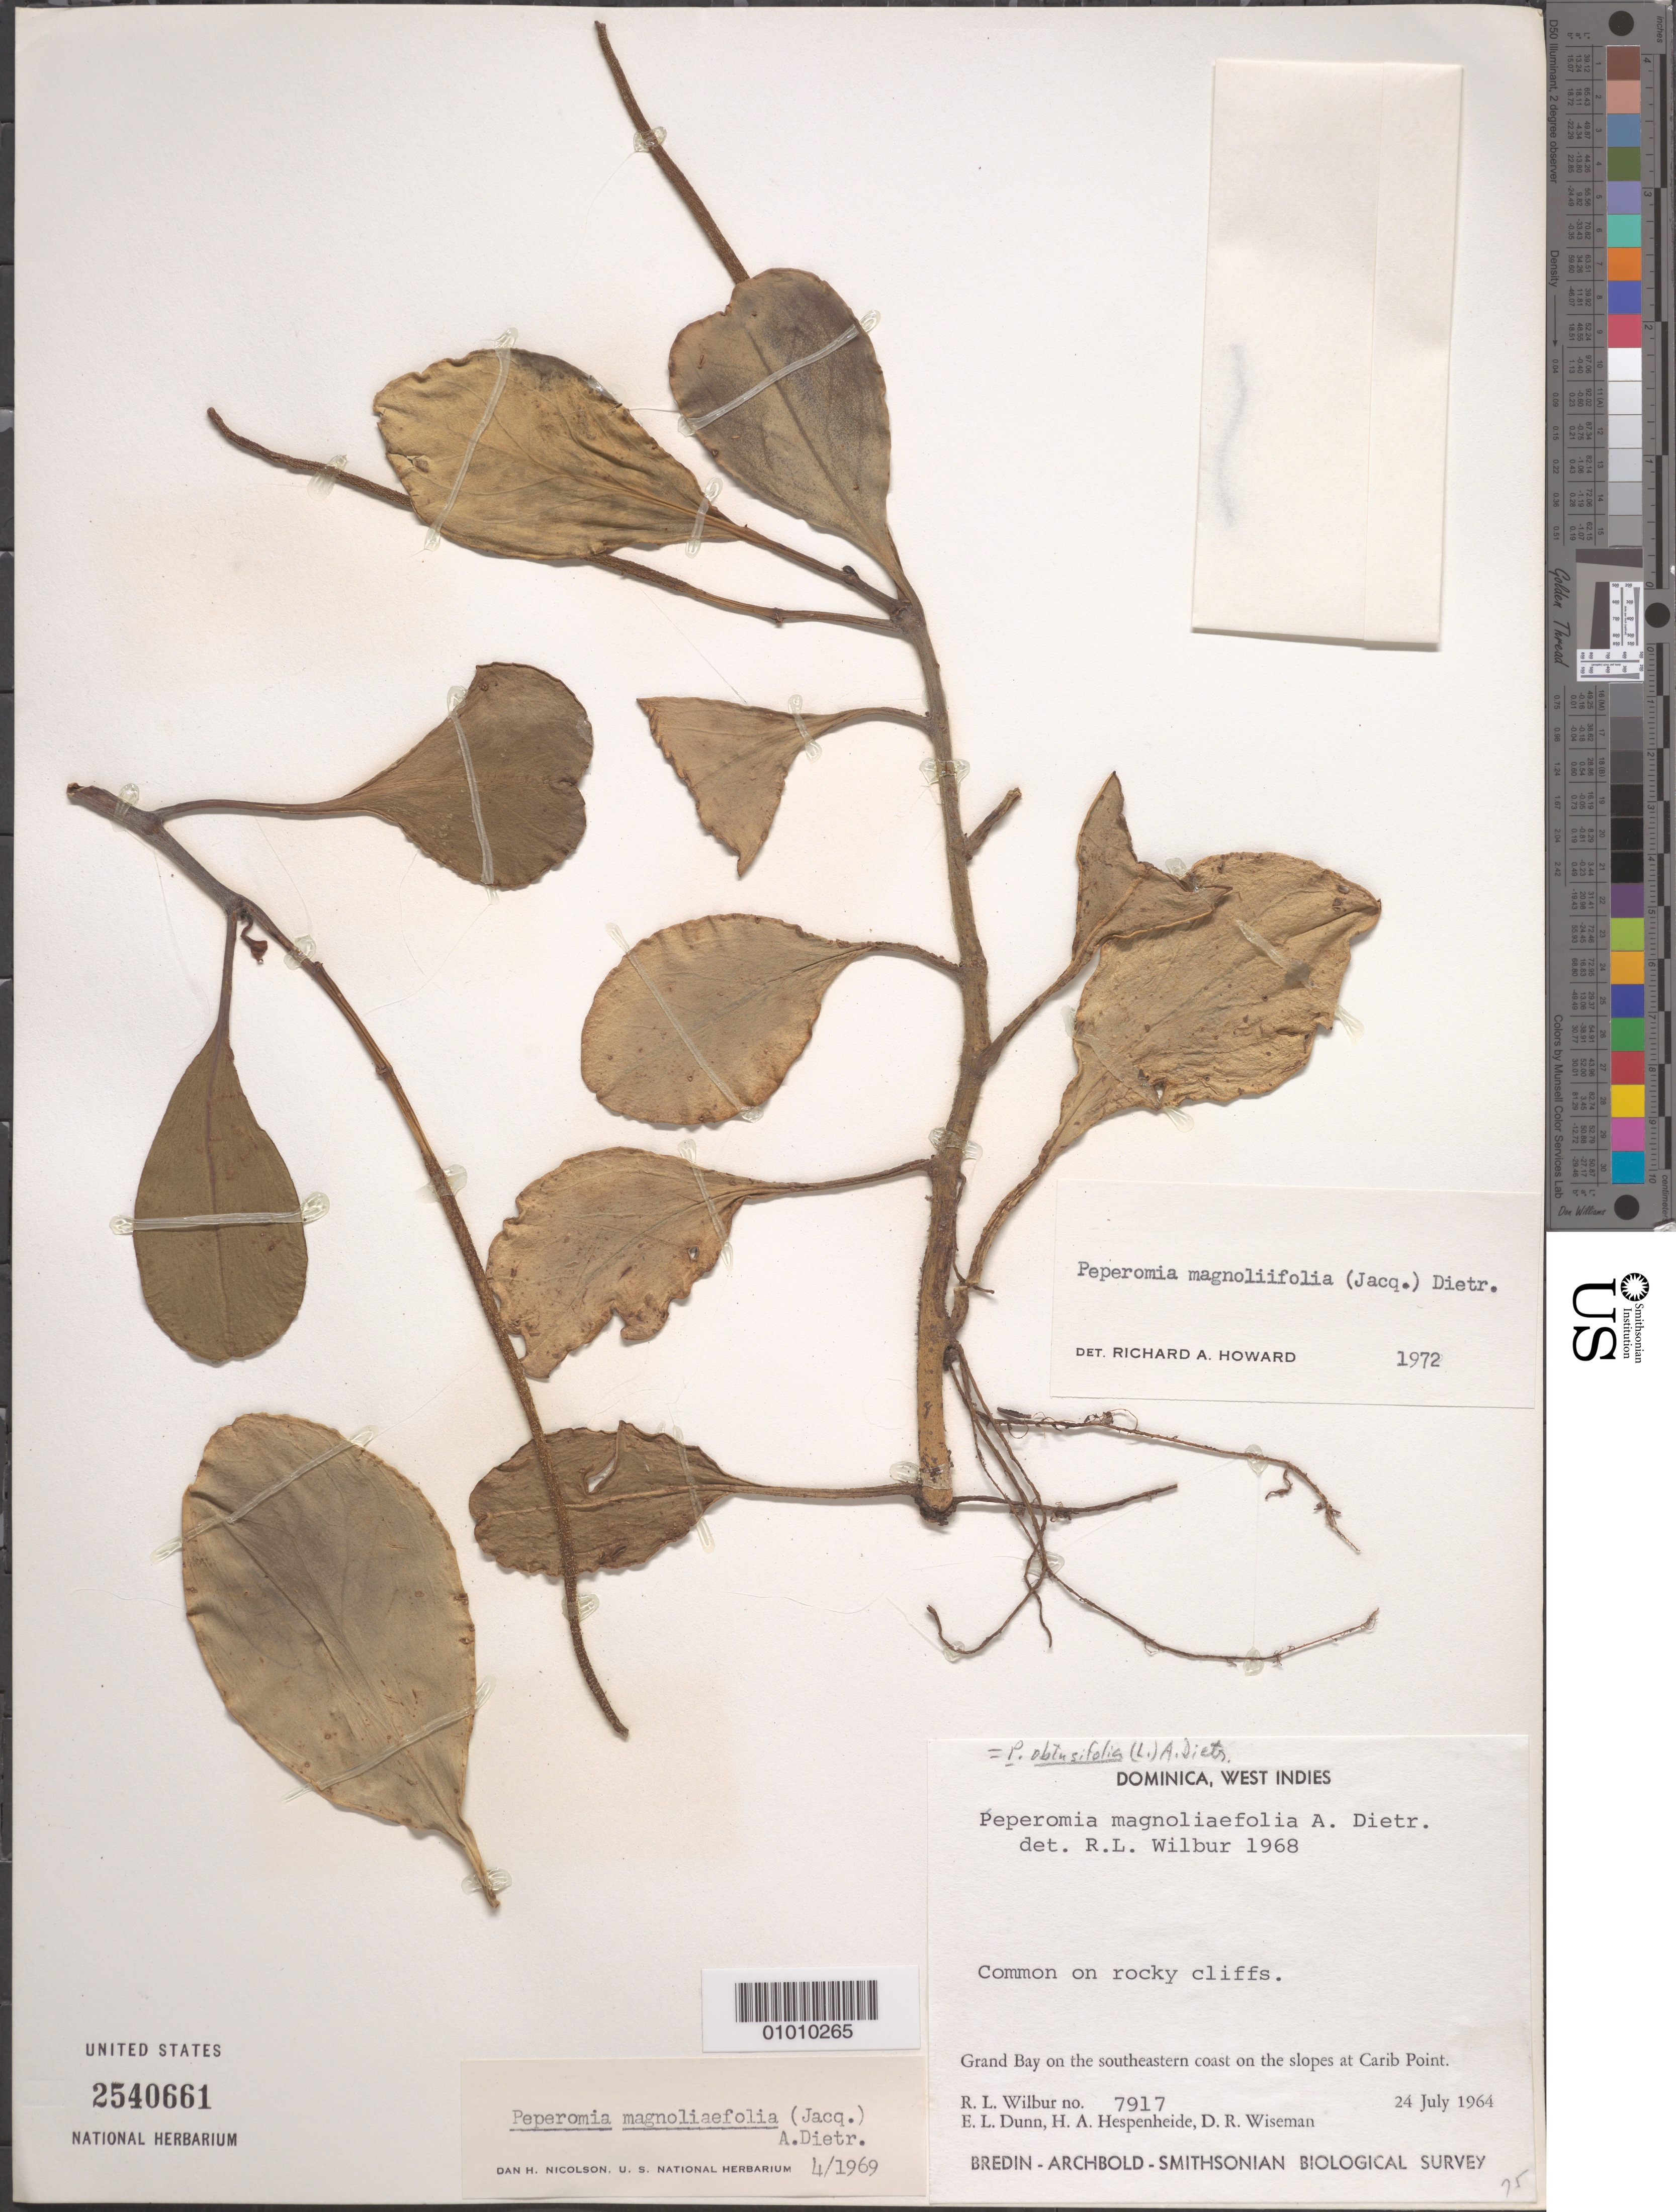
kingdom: Plantae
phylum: Tracheophyta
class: Magnoliopsida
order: Piperales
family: Piperaceae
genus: Peperomia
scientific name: Peperomia magnoliifolia var. magnoliifolia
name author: (Jacq.) A. Dietr.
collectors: R. L. Wilbur, E. Dunn & D. R. Wiseman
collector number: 7917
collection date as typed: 24 Jul 1964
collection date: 1964-07-24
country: Dominica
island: Dominica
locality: Grand Bay on the SE coast on the slopes at Carib Point.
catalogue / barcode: US 2540661